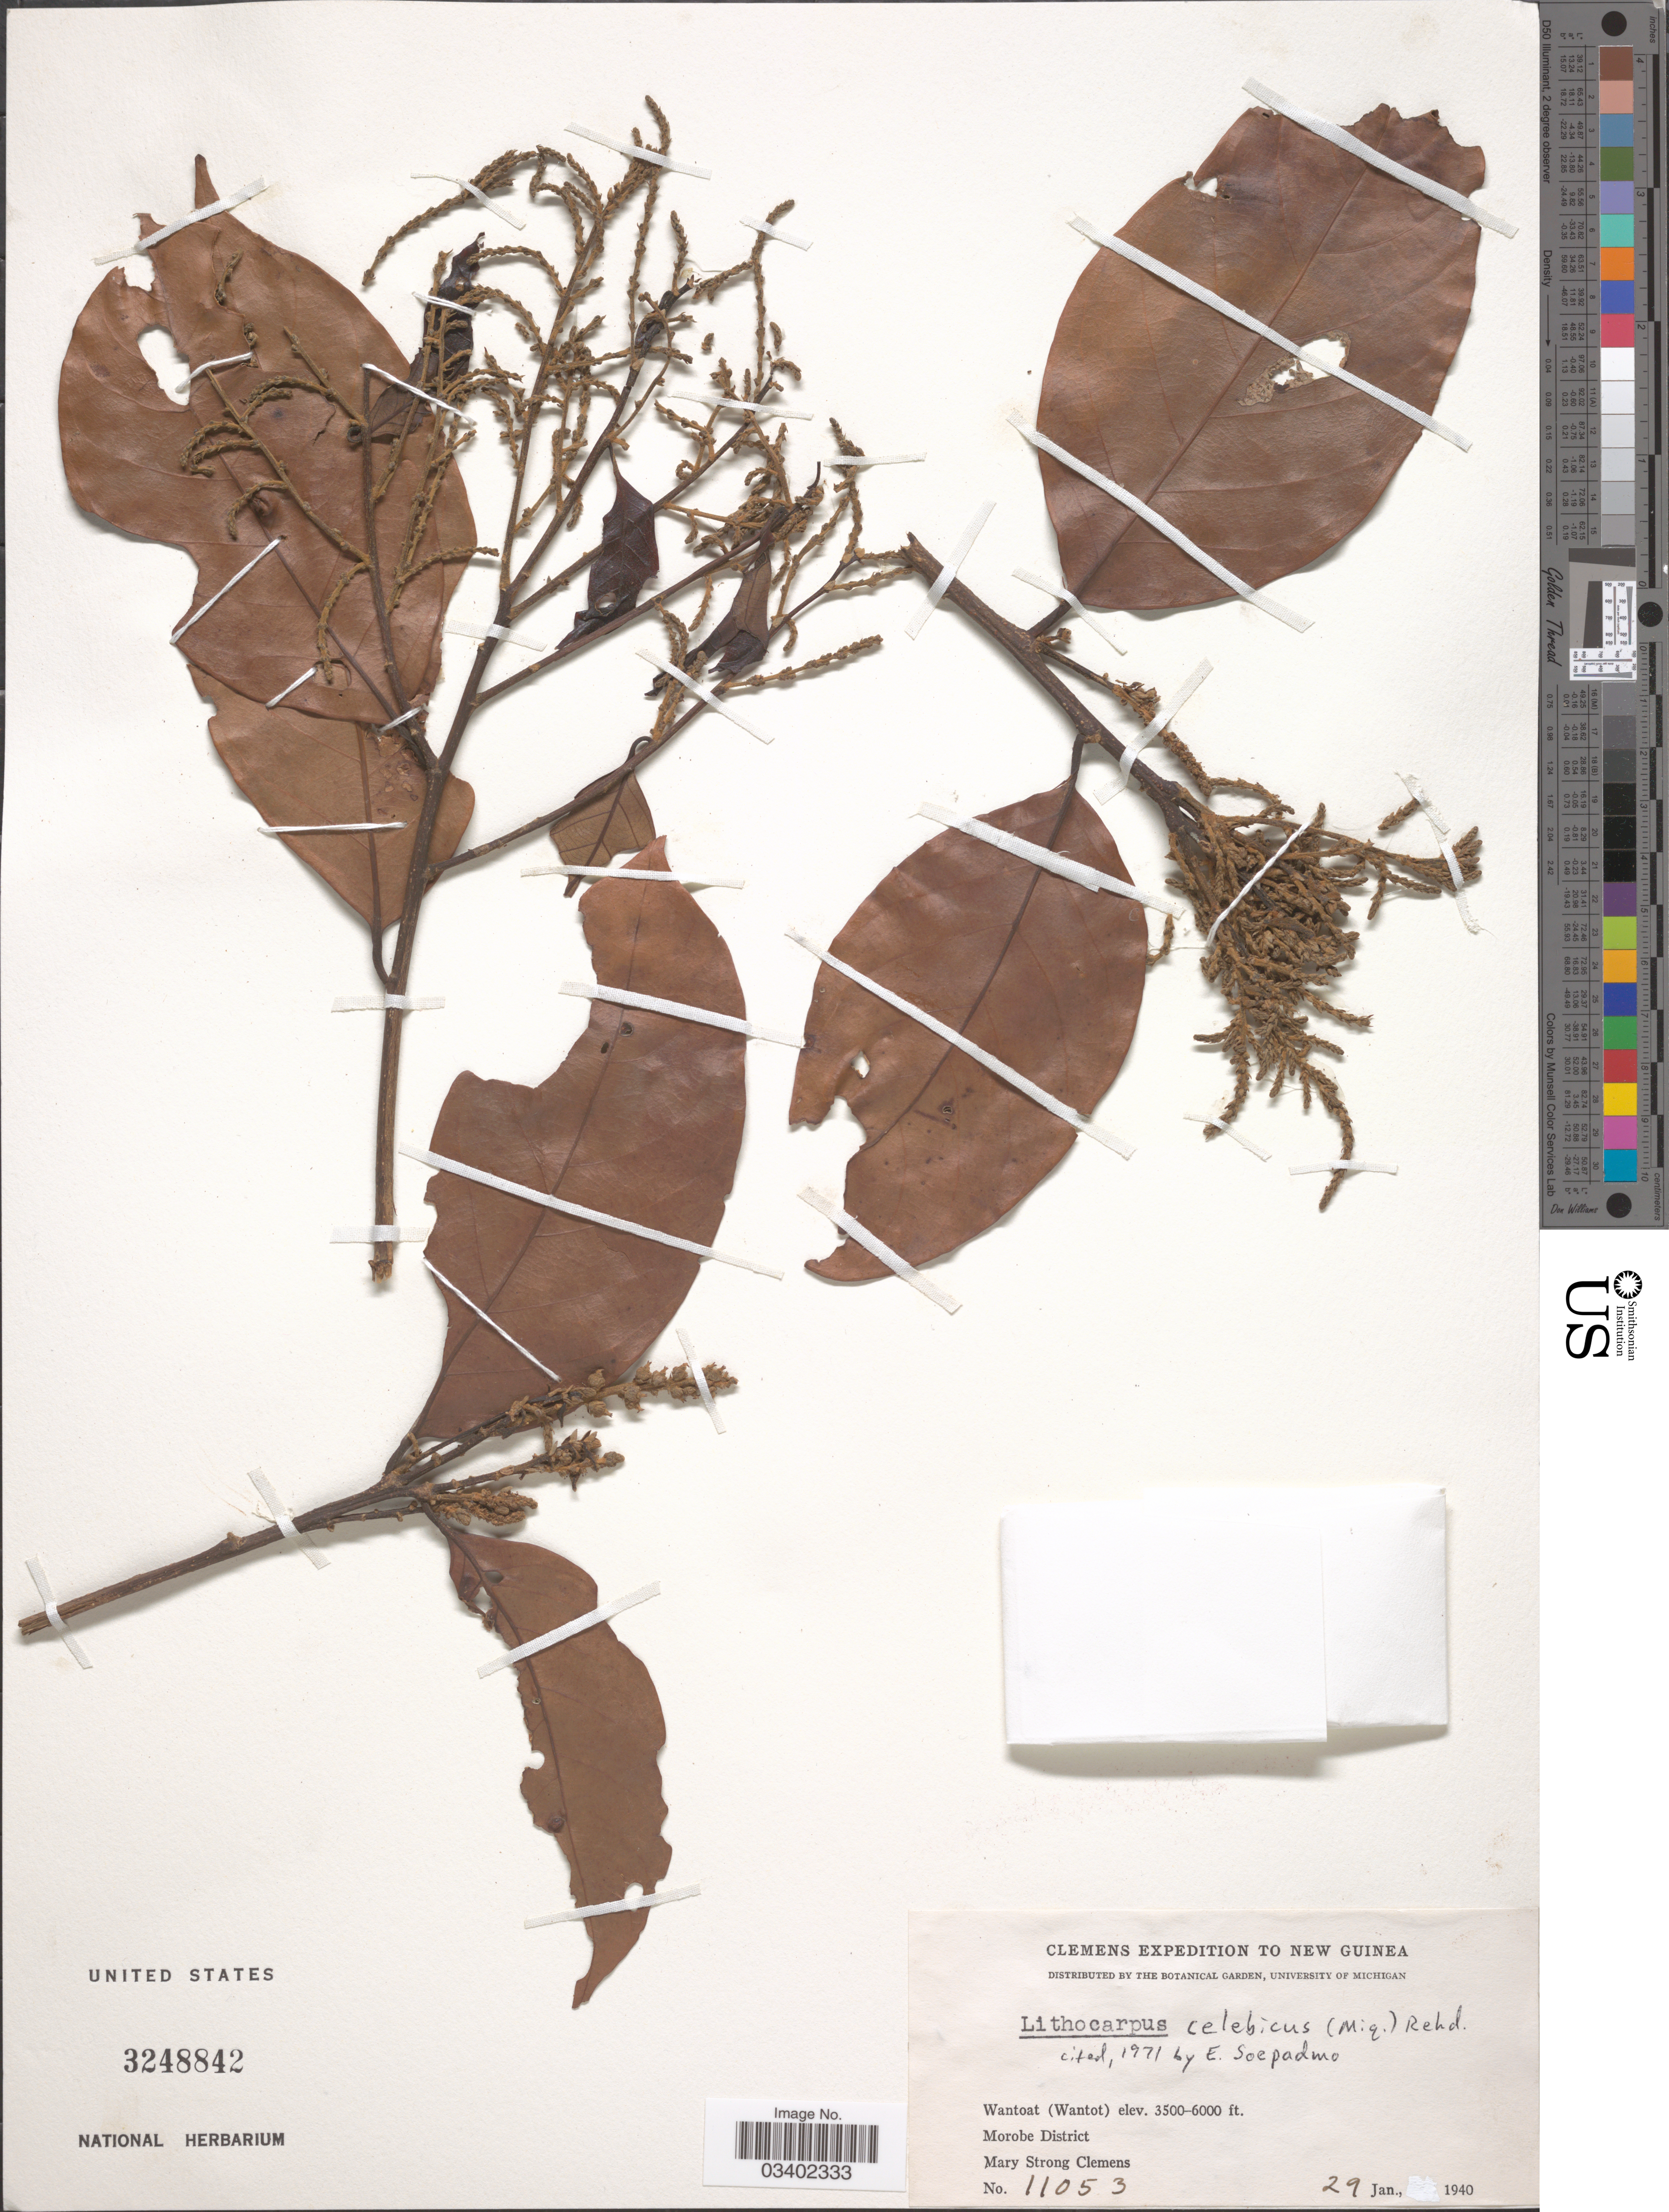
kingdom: Plantae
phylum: Tracheophyta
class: Magnoliopsida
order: Fagales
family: Fagaceae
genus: Lithocarpus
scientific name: Lithocarpus celebicus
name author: (Miq.) Rehder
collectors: M. S. Clemens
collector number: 11053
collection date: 1940-01-29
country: Papua New Guinea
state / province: Morobe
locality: New Guinea. Wantoat (Wantot). Morobe District.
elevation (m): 1067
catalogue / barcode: US 3248842